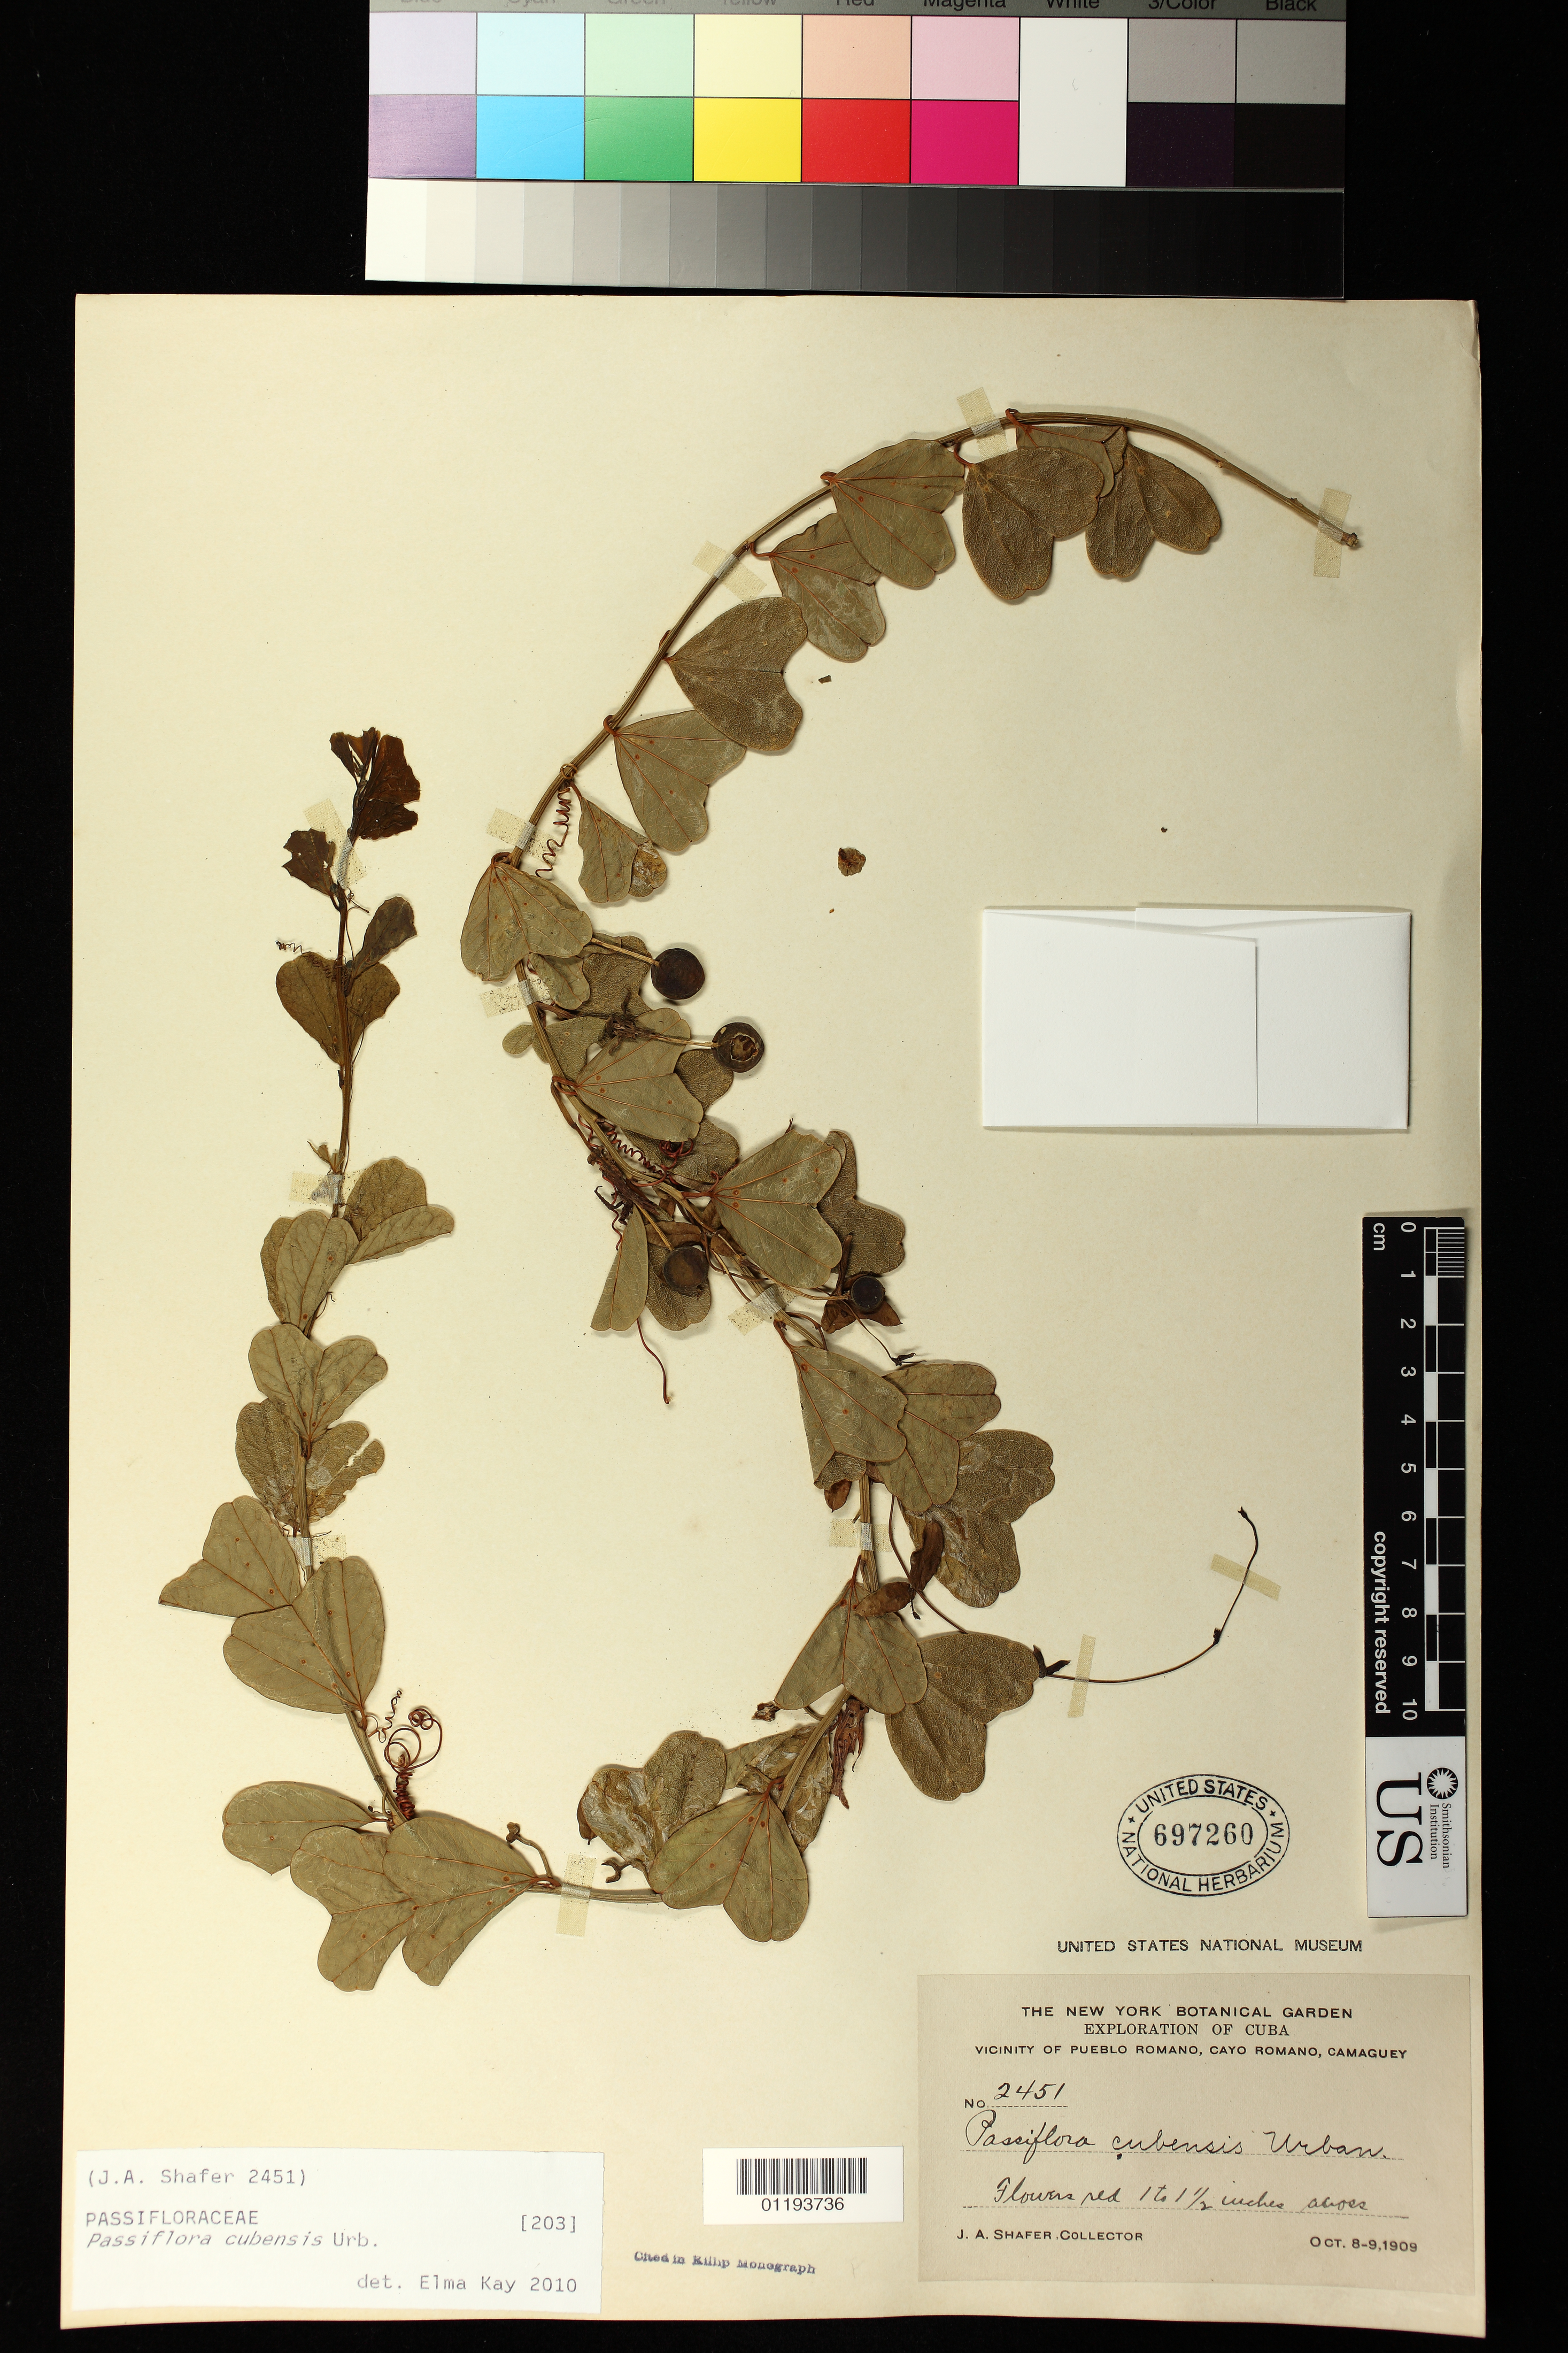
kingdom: Plantae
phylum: Tracheophyta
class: Magnoliopsida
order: Malpighiales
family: Passifloraceae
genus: Passiflora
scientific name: Passiflora cubensis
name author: Urb.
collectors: J. A. Shafer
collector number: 2451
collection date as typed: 1909 Oct 08 1909 Oct 09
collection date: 1909-10-08/1909-10-09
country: Cuba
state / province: Camaguey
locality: Vicinity of Pueblo Romano, Cayo Romano, Camuguey.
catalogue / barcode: US 697260